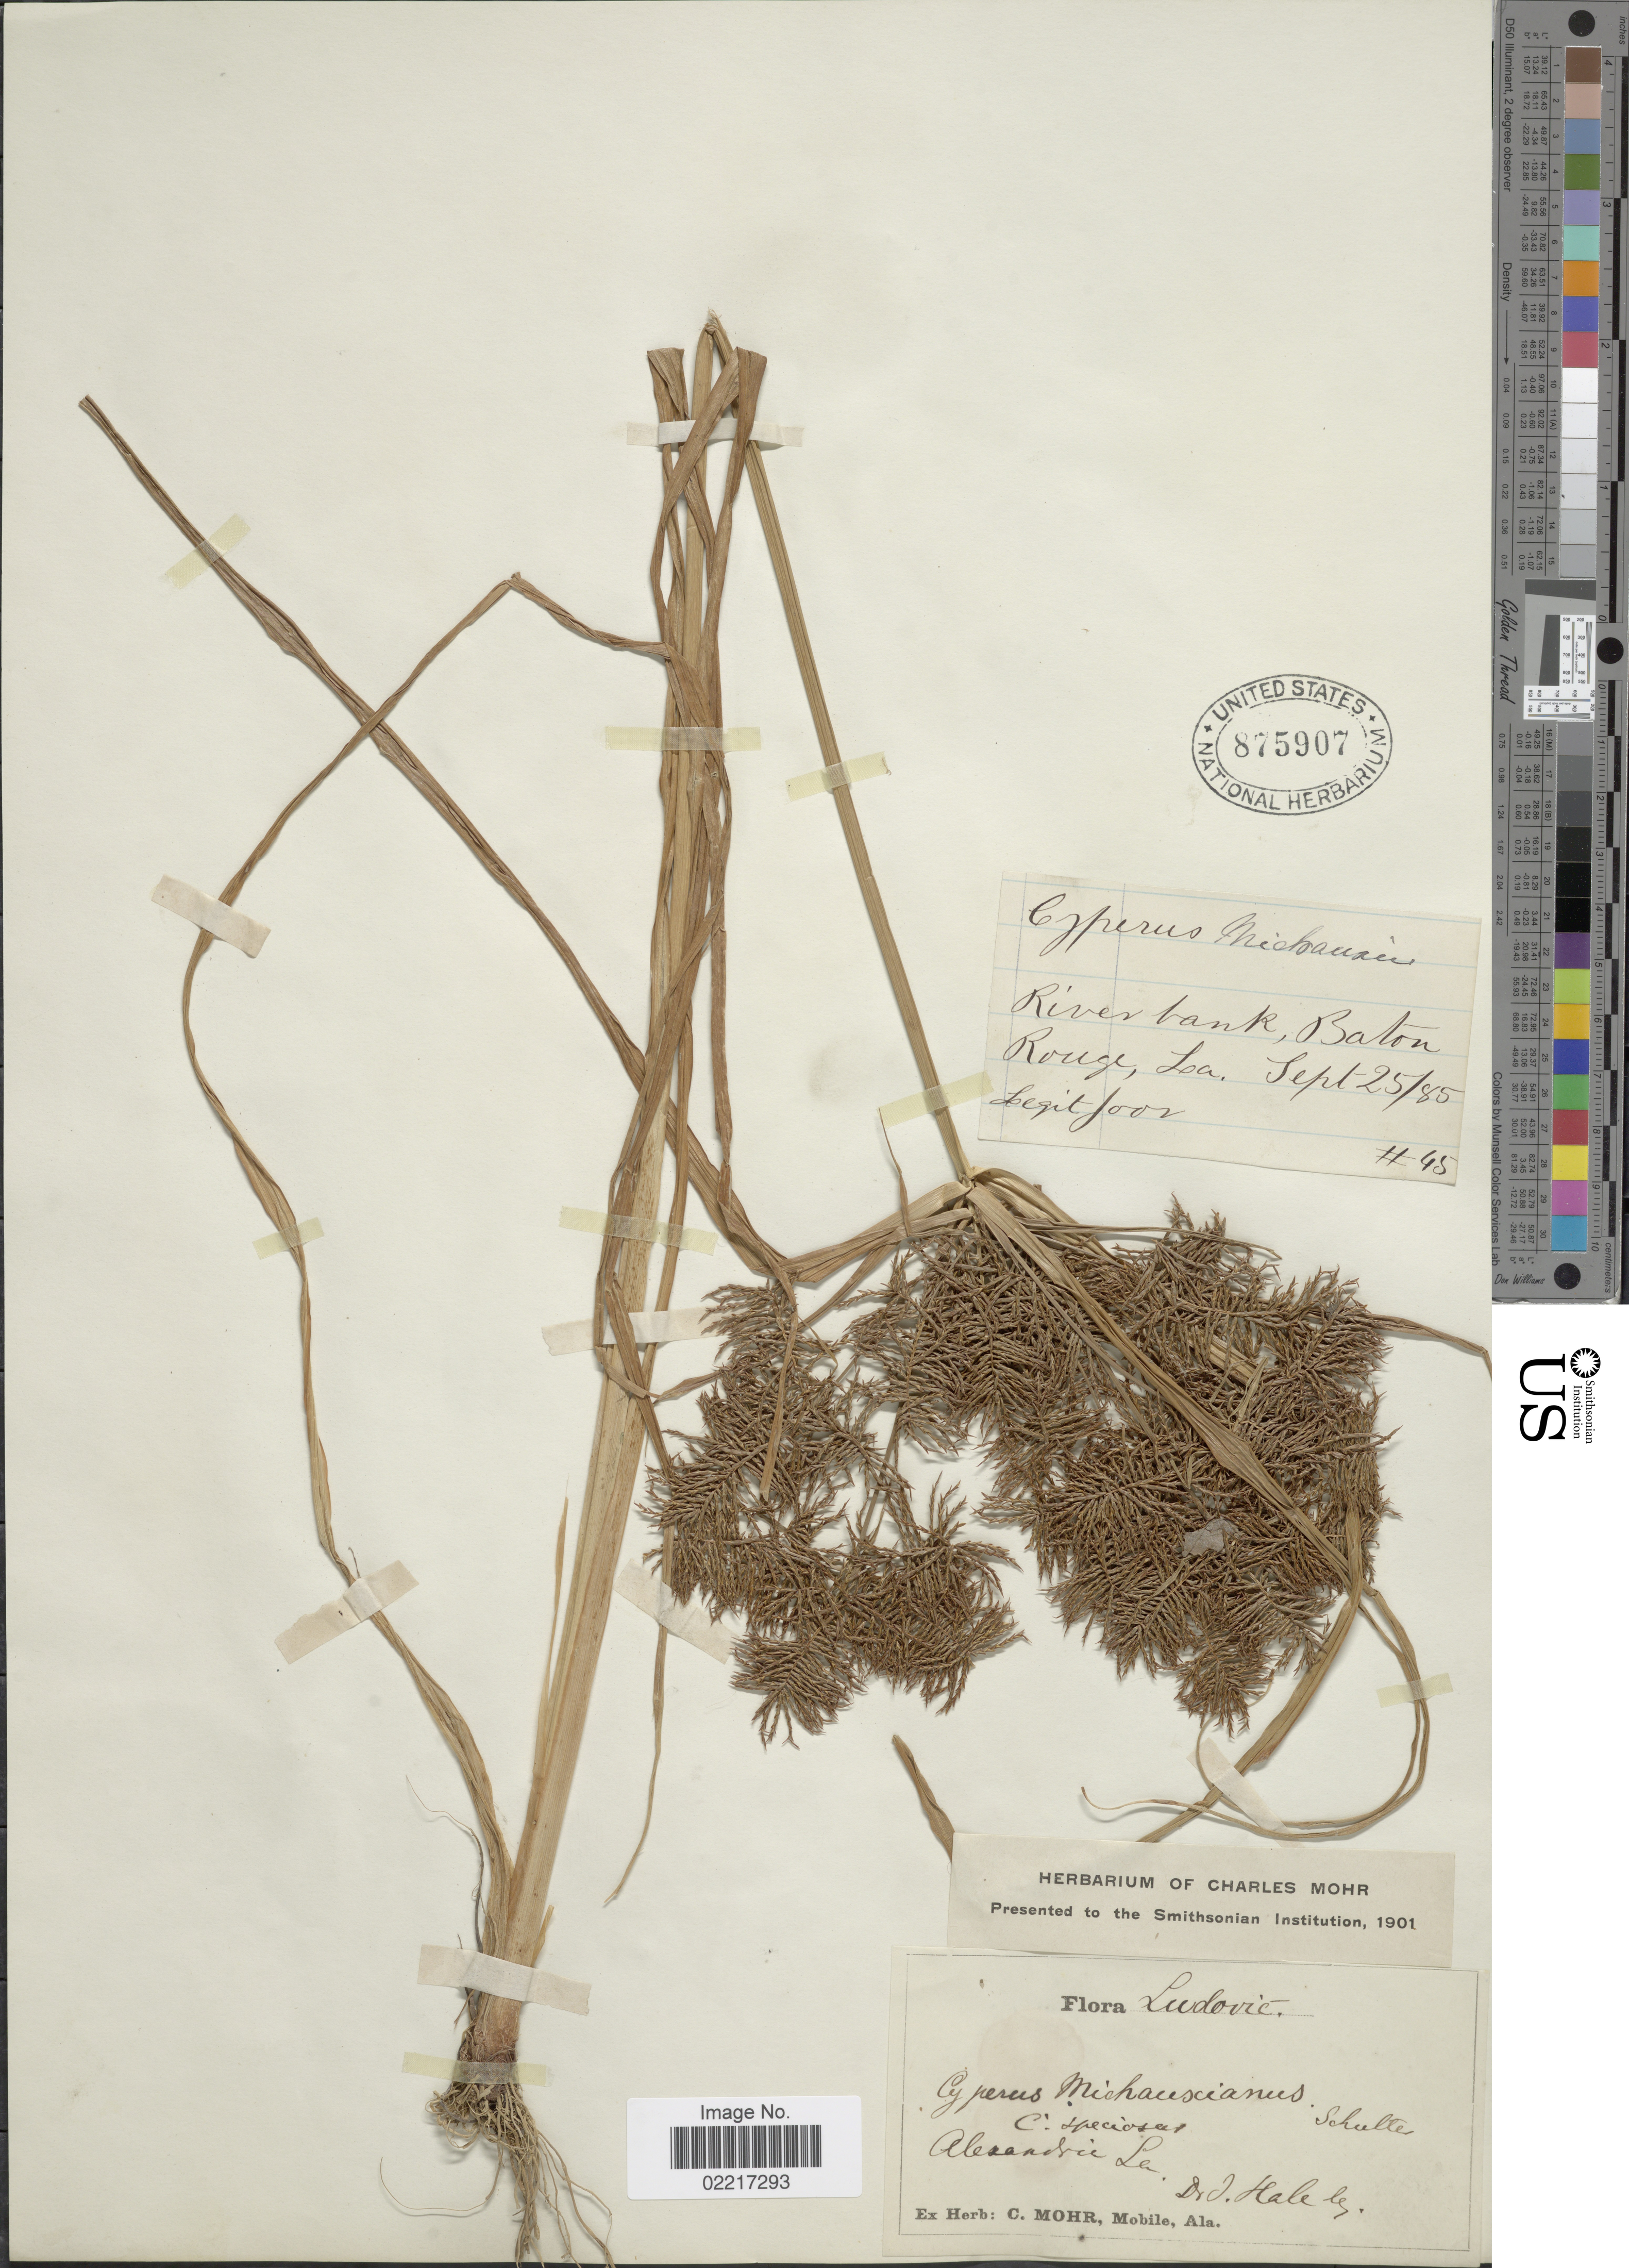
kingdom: Plantae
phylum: Tracheophyta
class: Liliopsida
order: Poales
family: Cyperaceae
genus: Cyperus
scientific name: Cyperus odoratus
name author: L.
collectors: J. Hale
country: United States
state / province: Louisiana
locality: Ludovic, Alexandria La., River bank, Baton Rouge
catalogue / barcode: US 875907